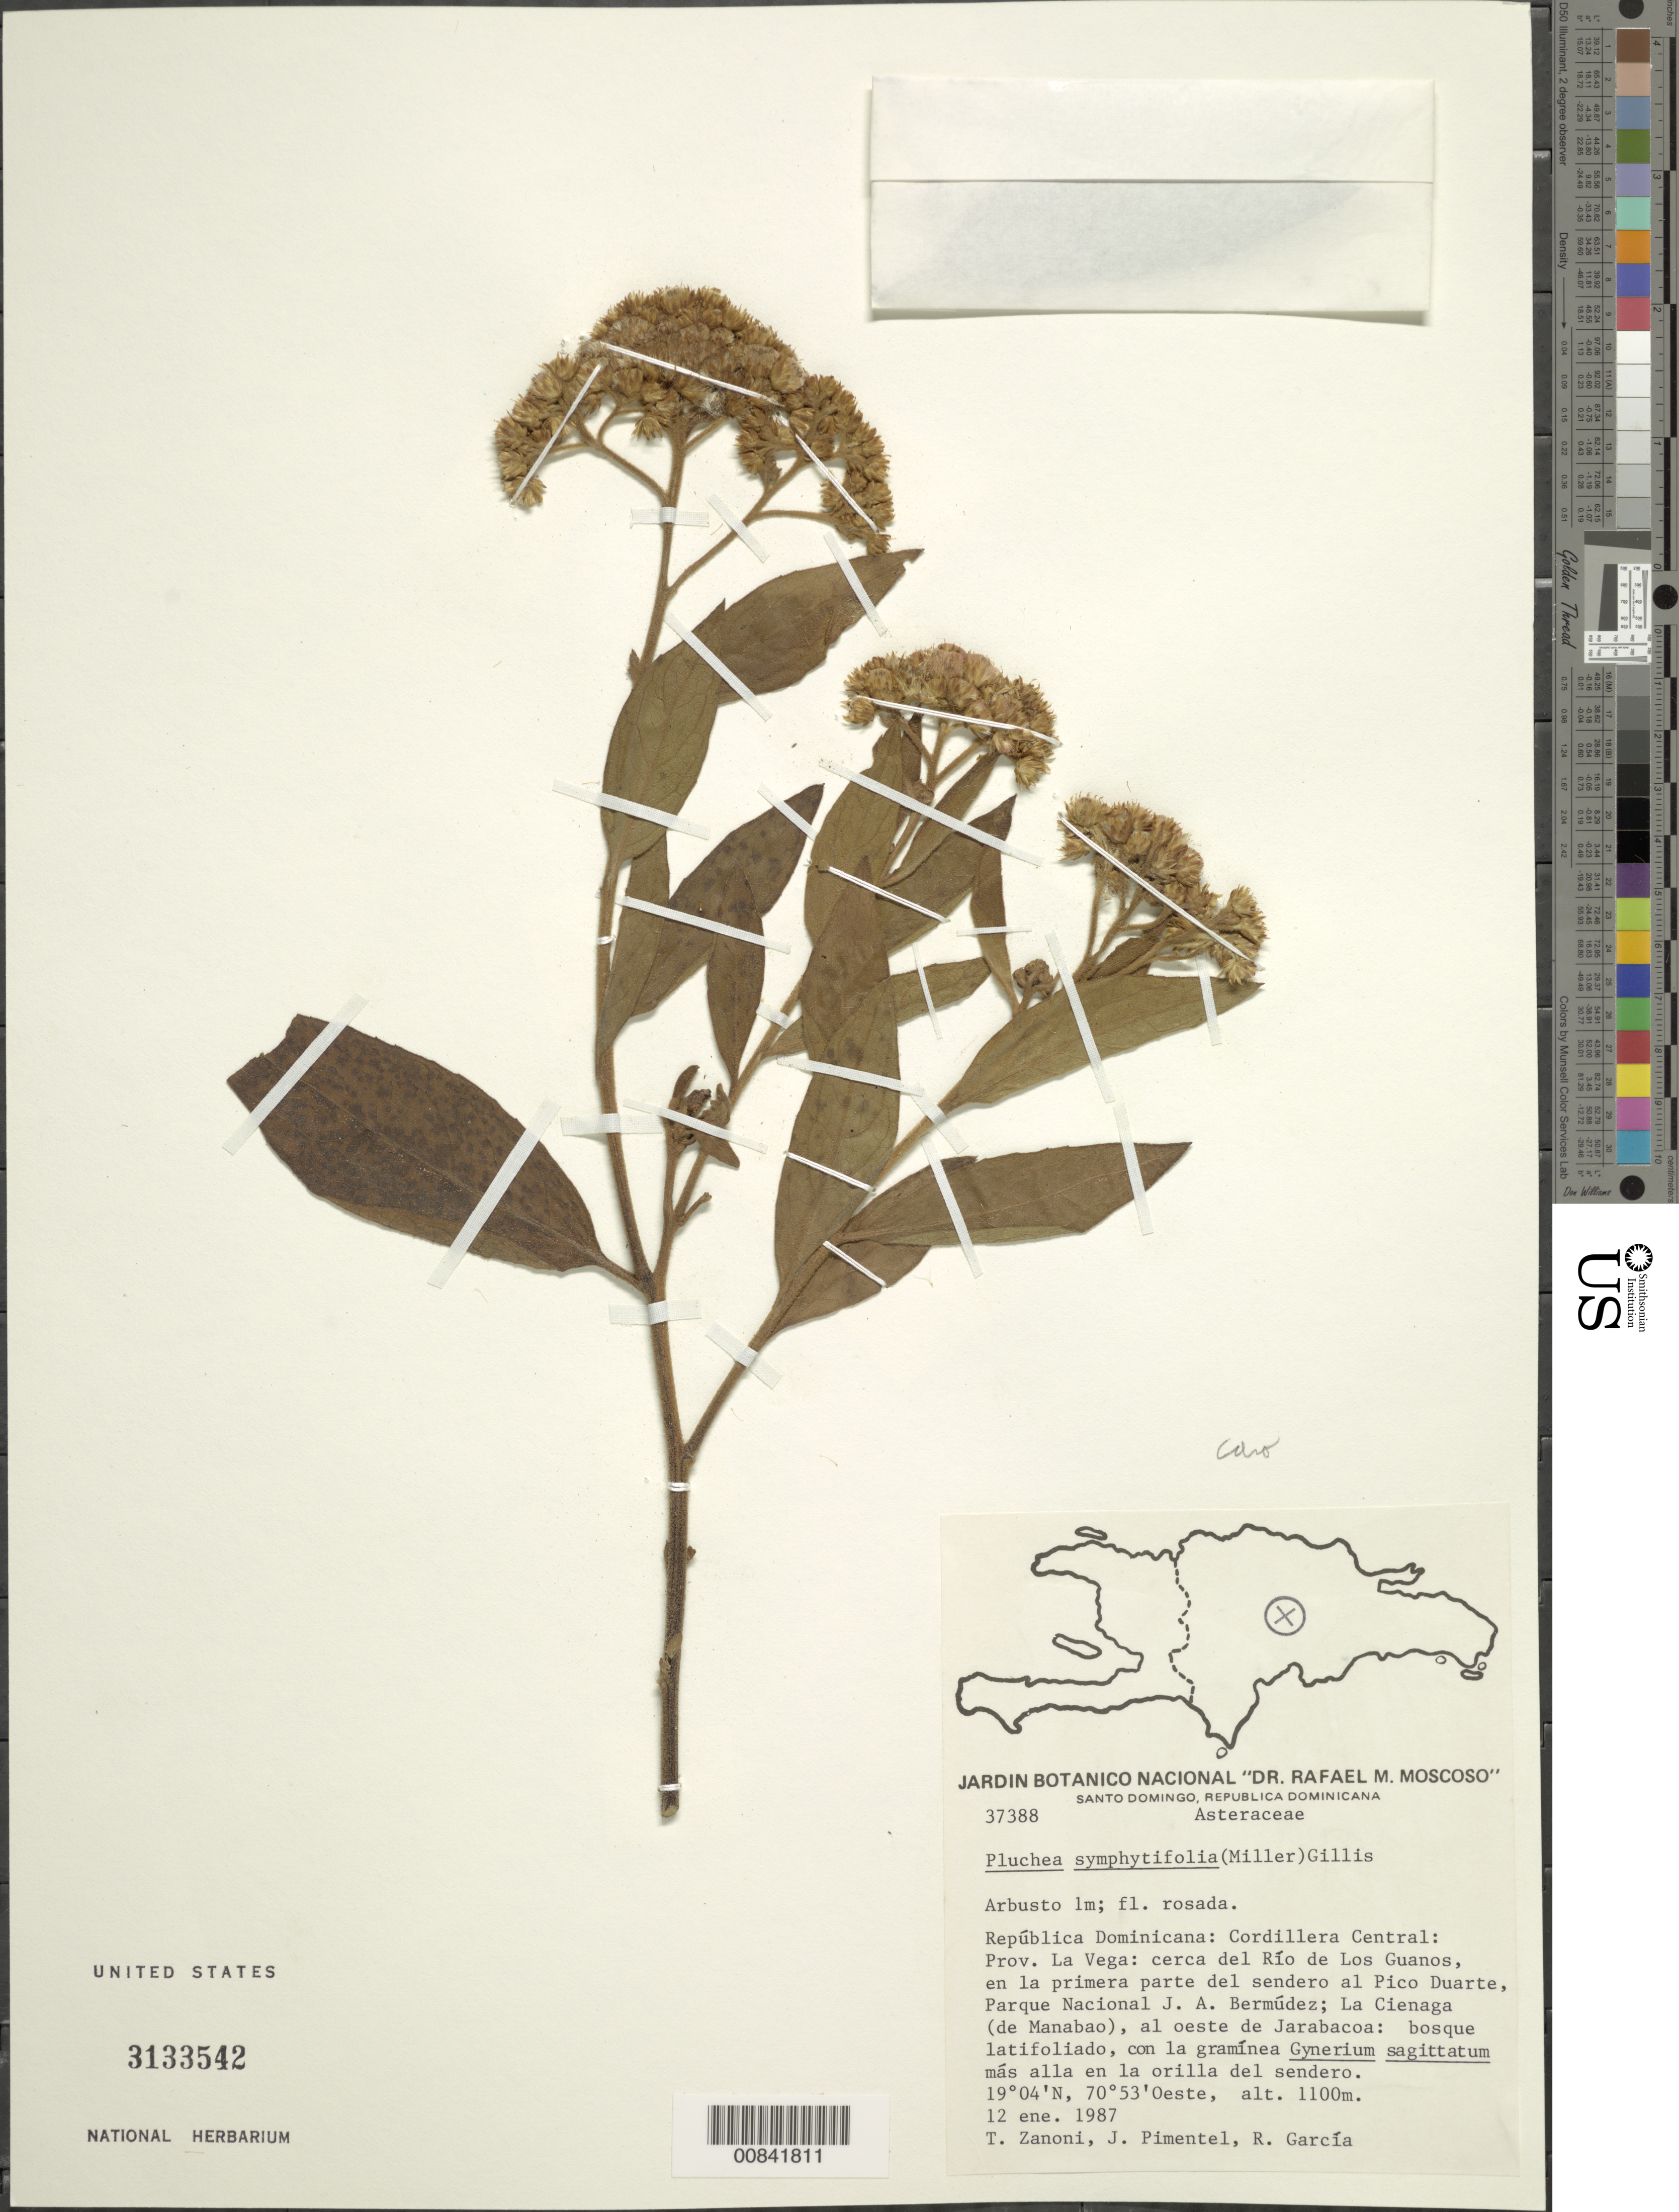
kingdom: Plantae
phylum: Tracheophyta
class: Magnoliopsida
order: Asterales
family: Asteraceae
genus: Pluchea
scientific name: Pluchea carolinensis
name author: (Jacq.) D. Don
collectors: T. A. Zanoni, J. Pimentel & R. G. García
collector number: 37388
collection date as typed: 12 Jan 1987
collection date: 1987-01-12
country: Dominican Republic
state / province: La Vega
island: Hispaniola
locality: Cordillera Central, cerca del Río de Los Guanos, en la primera parte del sendero al Pico Duarte, Parque Nacional J.A. Bermúdez, La Cienaga (de Manabao), al oeste de Jarabacoa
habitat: Bosque latifoliado, con la gramínea Gynerium sagittatum más alla en la orilla del sendero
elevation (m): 1100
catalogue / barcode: US 3133542